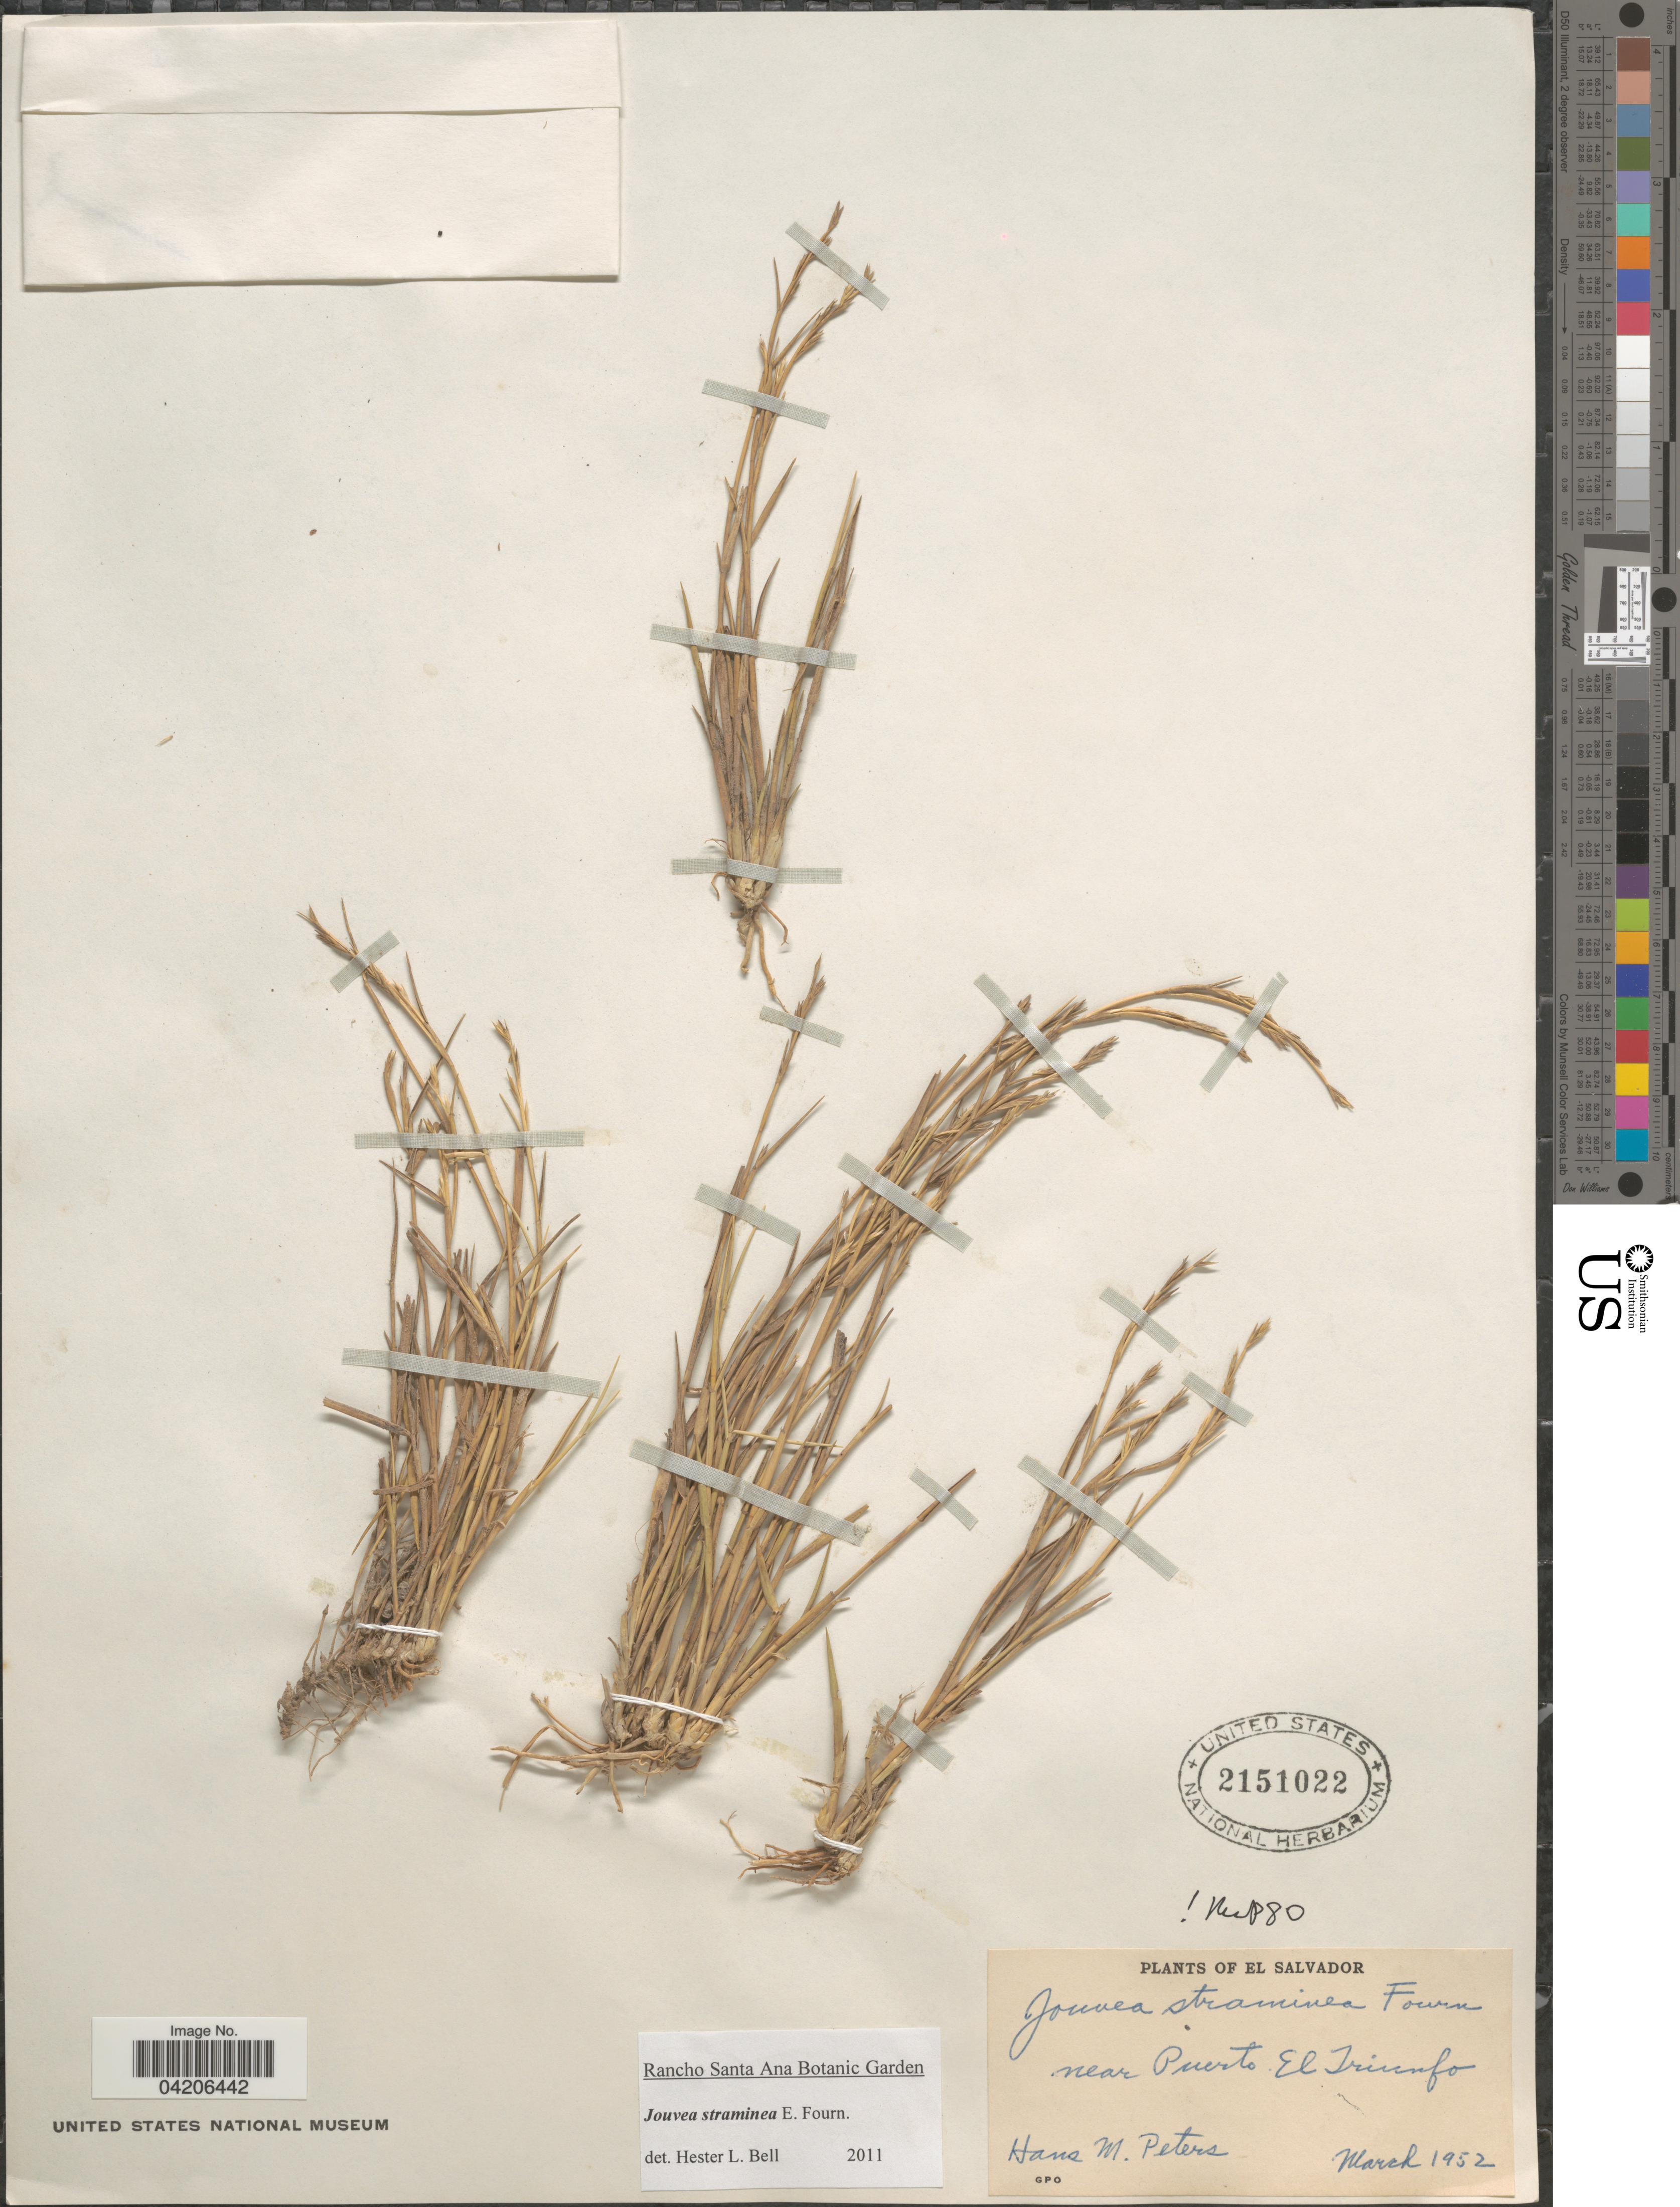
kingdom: Plantae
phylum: Tracheophyta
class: Liliopsida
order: Poales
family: Poaceae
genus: Jouvea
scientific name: Jouvea straminea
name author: E. Fourn.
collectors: -. Peters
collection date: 1952-03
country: El Salvador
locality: Near Puerto. El Triunfo.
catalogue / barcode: US 2151022